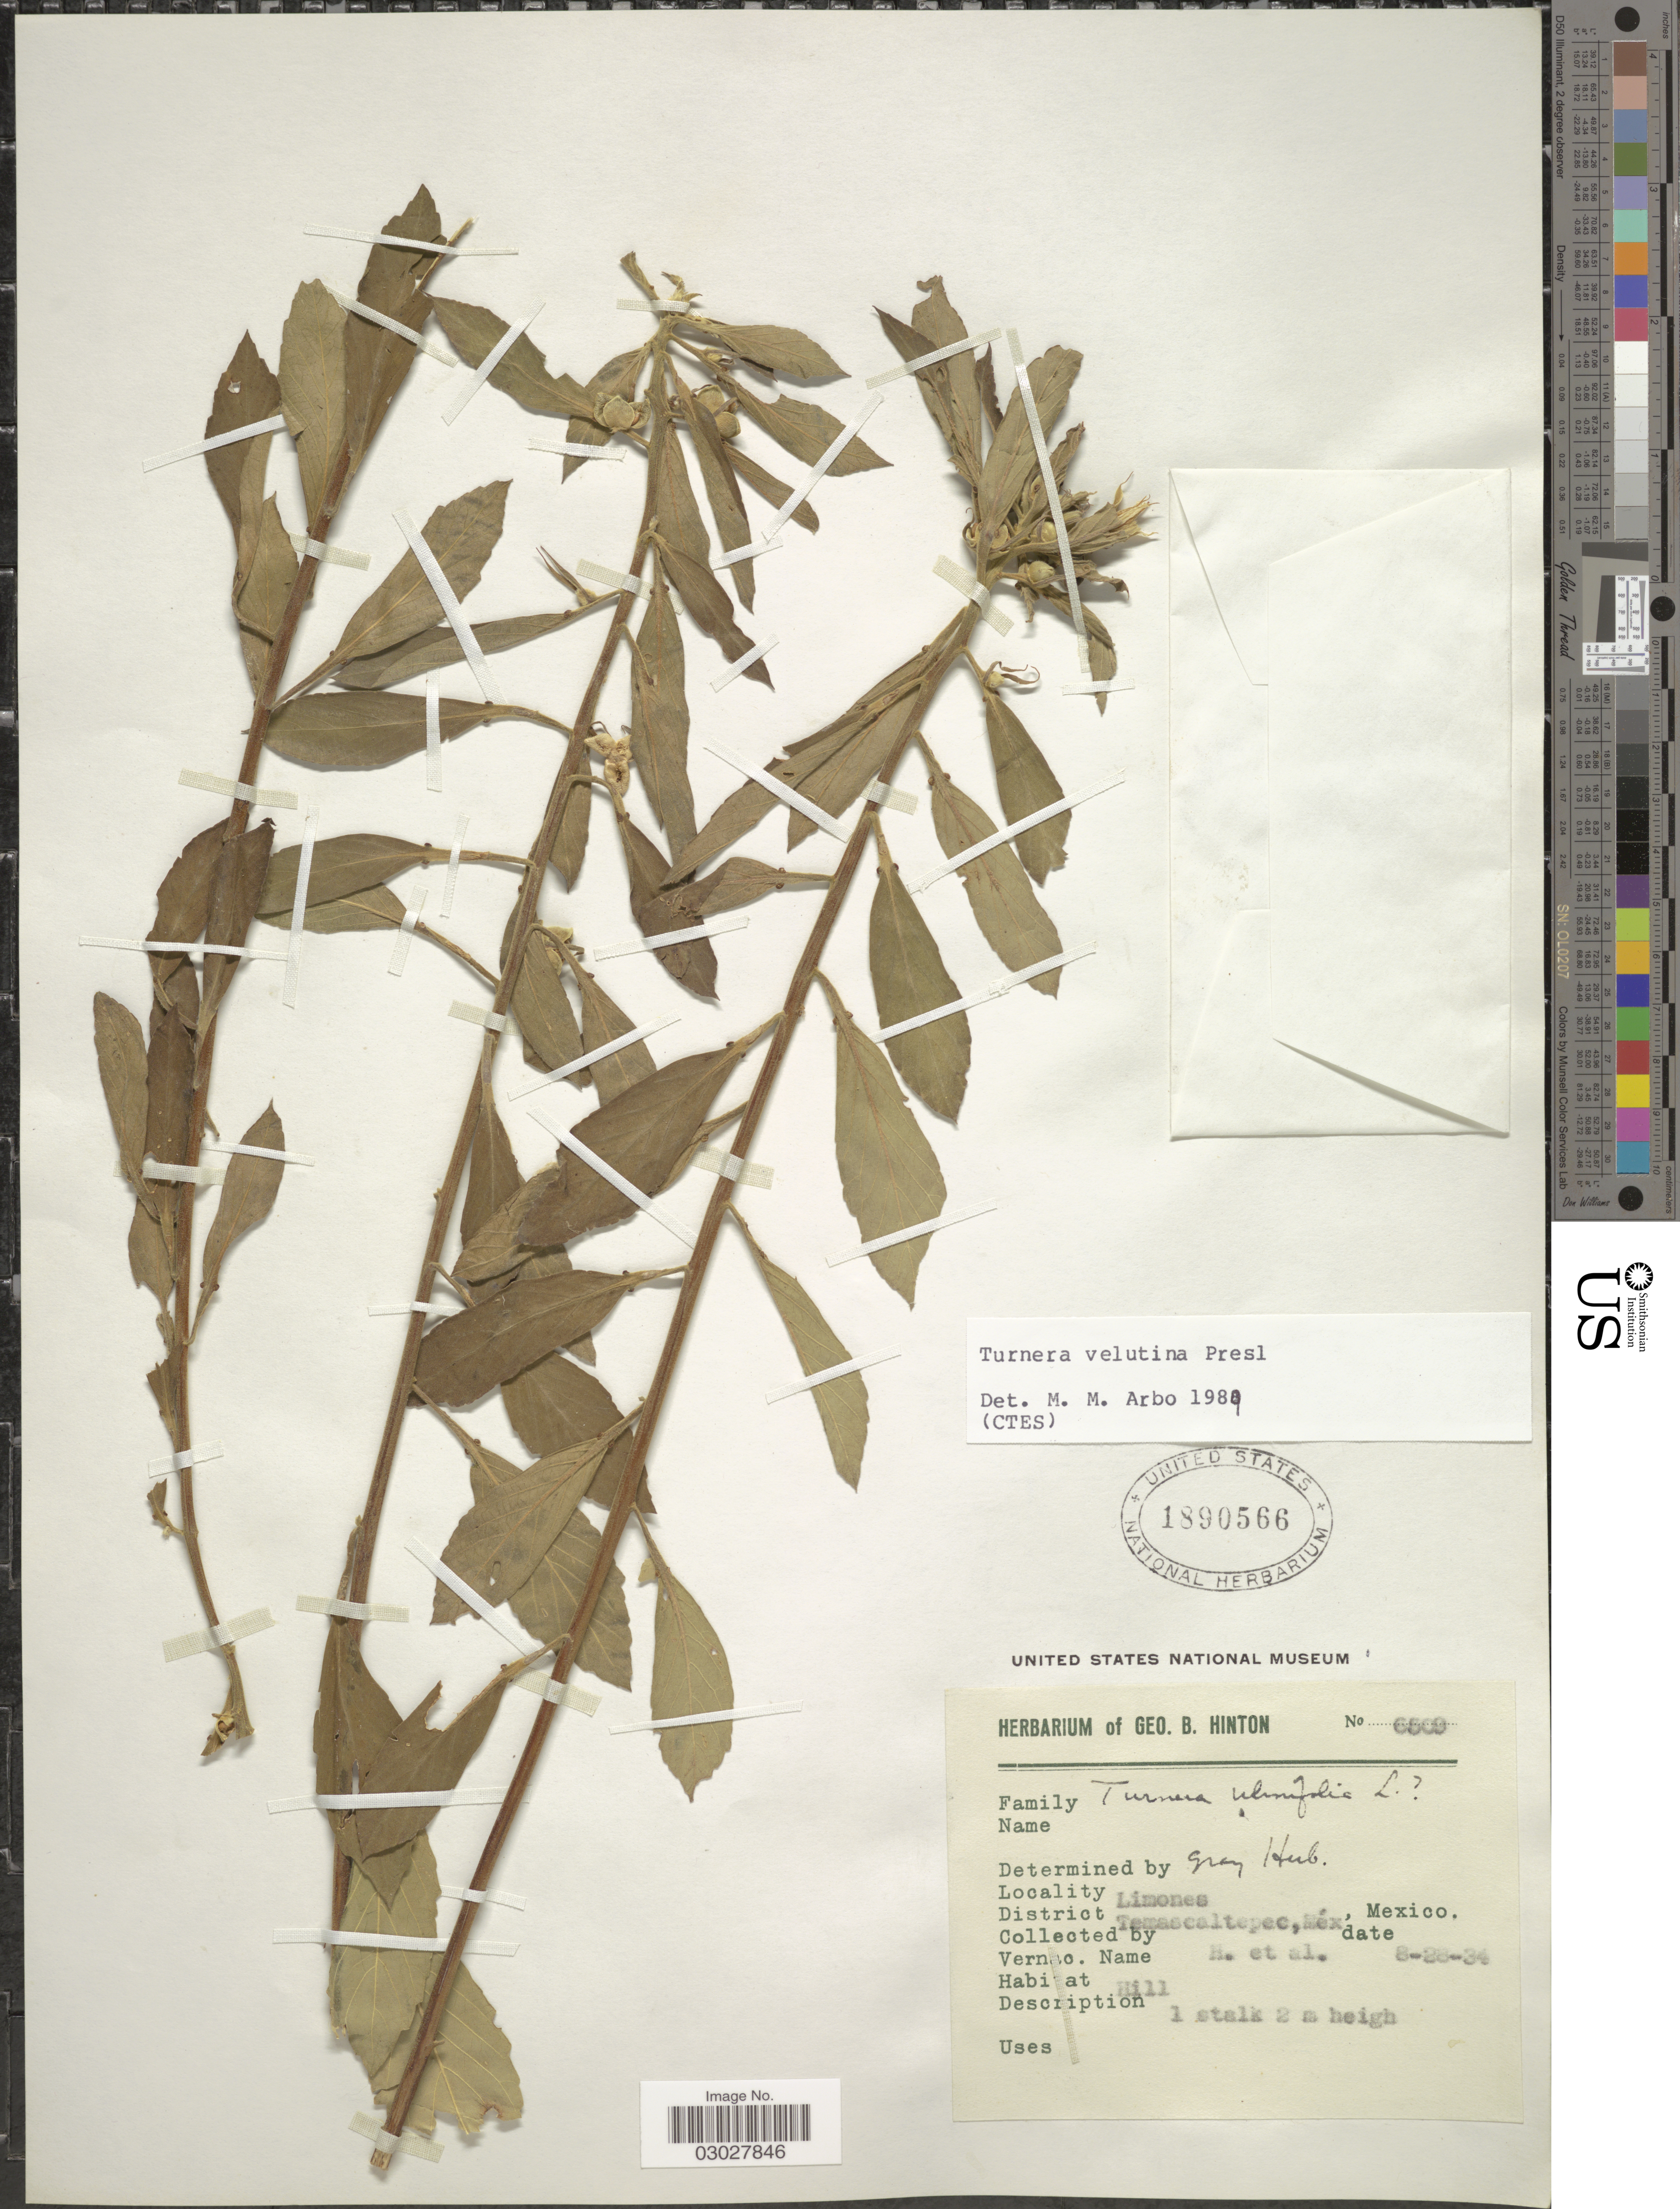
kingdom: Plantae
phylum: Tracheophyta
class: Magnoliopsida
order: Malpighiales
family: Turneraceae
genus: Turnera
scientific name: Turnera velutina Benth., nom. illeg.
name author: Benth.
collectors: G. B. Hinton & et al.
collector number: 6509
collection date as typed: Transcribed d/m/y: 28/8/34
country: Mexico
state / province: México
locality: Limones. District Temascaltepec.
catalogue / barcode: US 1890566